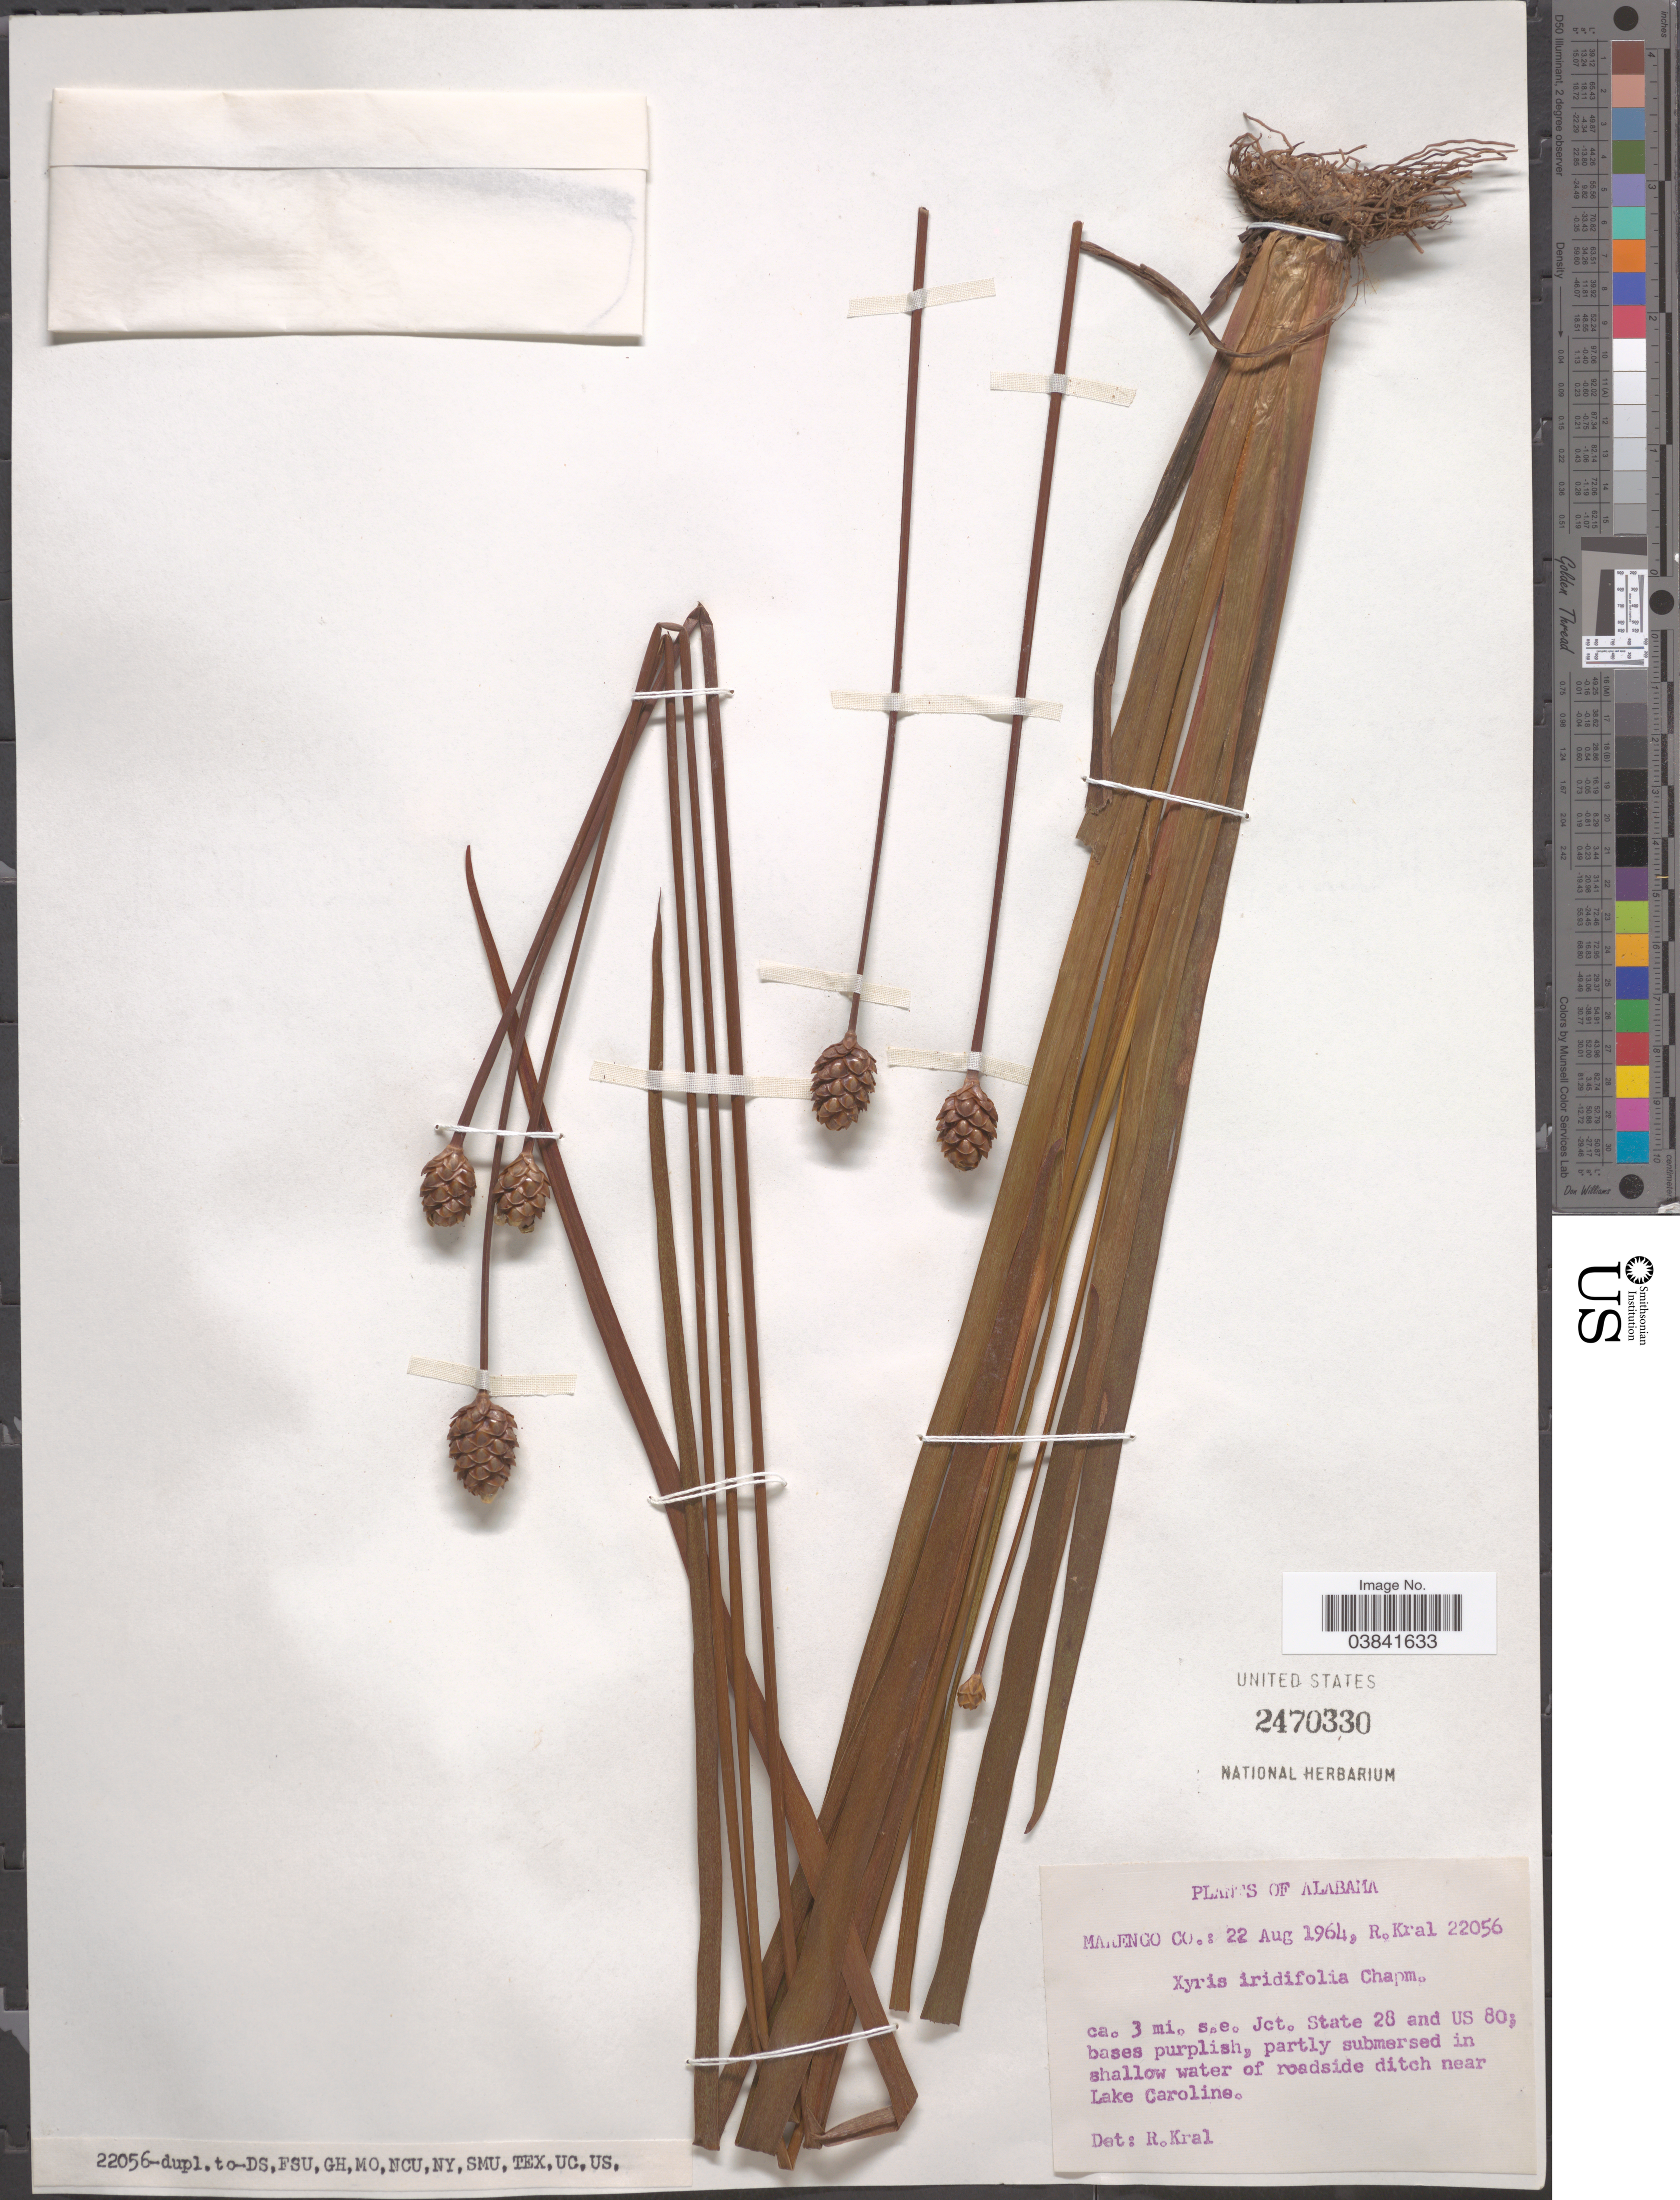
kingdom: Plantae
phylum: Tracheophyta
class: Liliopsida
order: Poales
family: Xyridaceae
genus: Xyris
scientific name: Xyris iridifolia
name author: Chapm.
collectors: R. Kral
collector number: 22056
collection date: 1964-08-22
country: United States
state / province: Alabama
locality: Marengo Co.: ca. 3 mi. s.e. Jct. State 28 and US 80; partly submersed in shallow water of roadside ditch near Lake Caroline.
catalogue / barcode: US 2470330